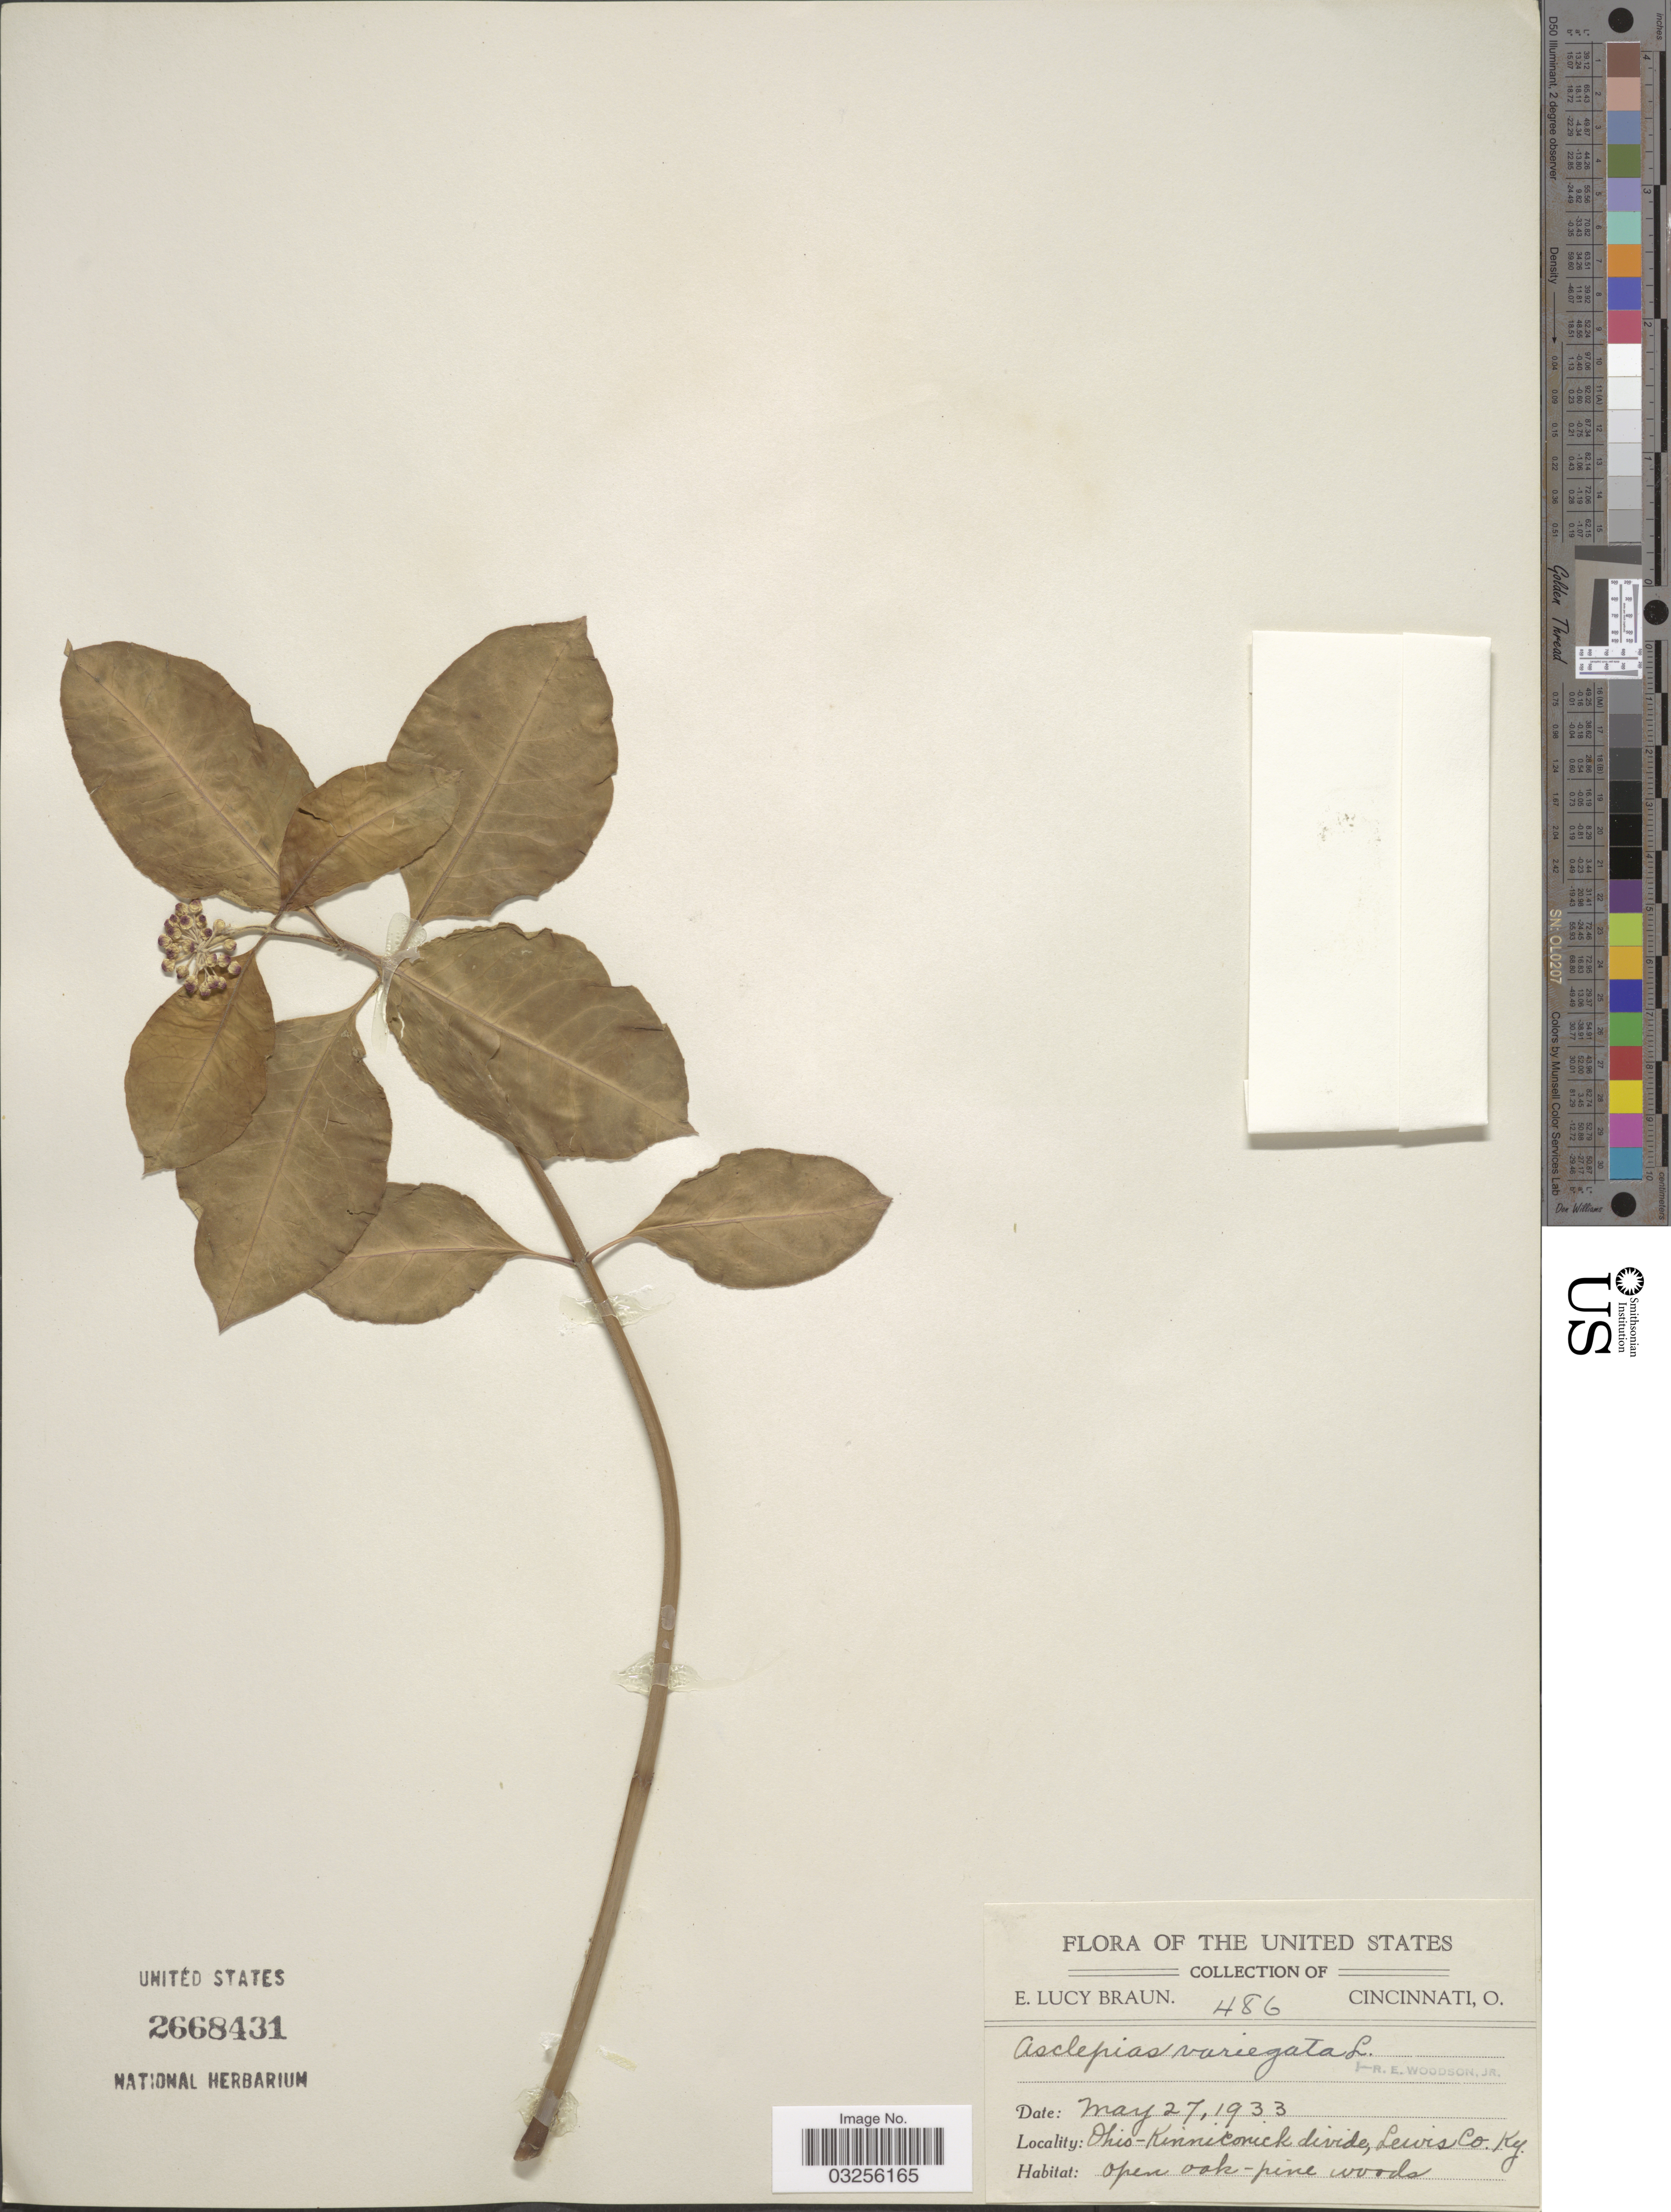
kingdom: Plantae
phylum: Tracheophyta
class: Magnoliopsida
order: Gentianales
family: Apocynaceae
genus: Asclepias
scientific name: Asclepias variegata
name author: L.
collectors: E. Braun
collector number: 486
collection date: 1933-05-27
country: United States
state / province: Kentucky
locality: Ohio-Kinniconick divide, Lewis Co. Ky.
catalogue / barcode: US 2668431